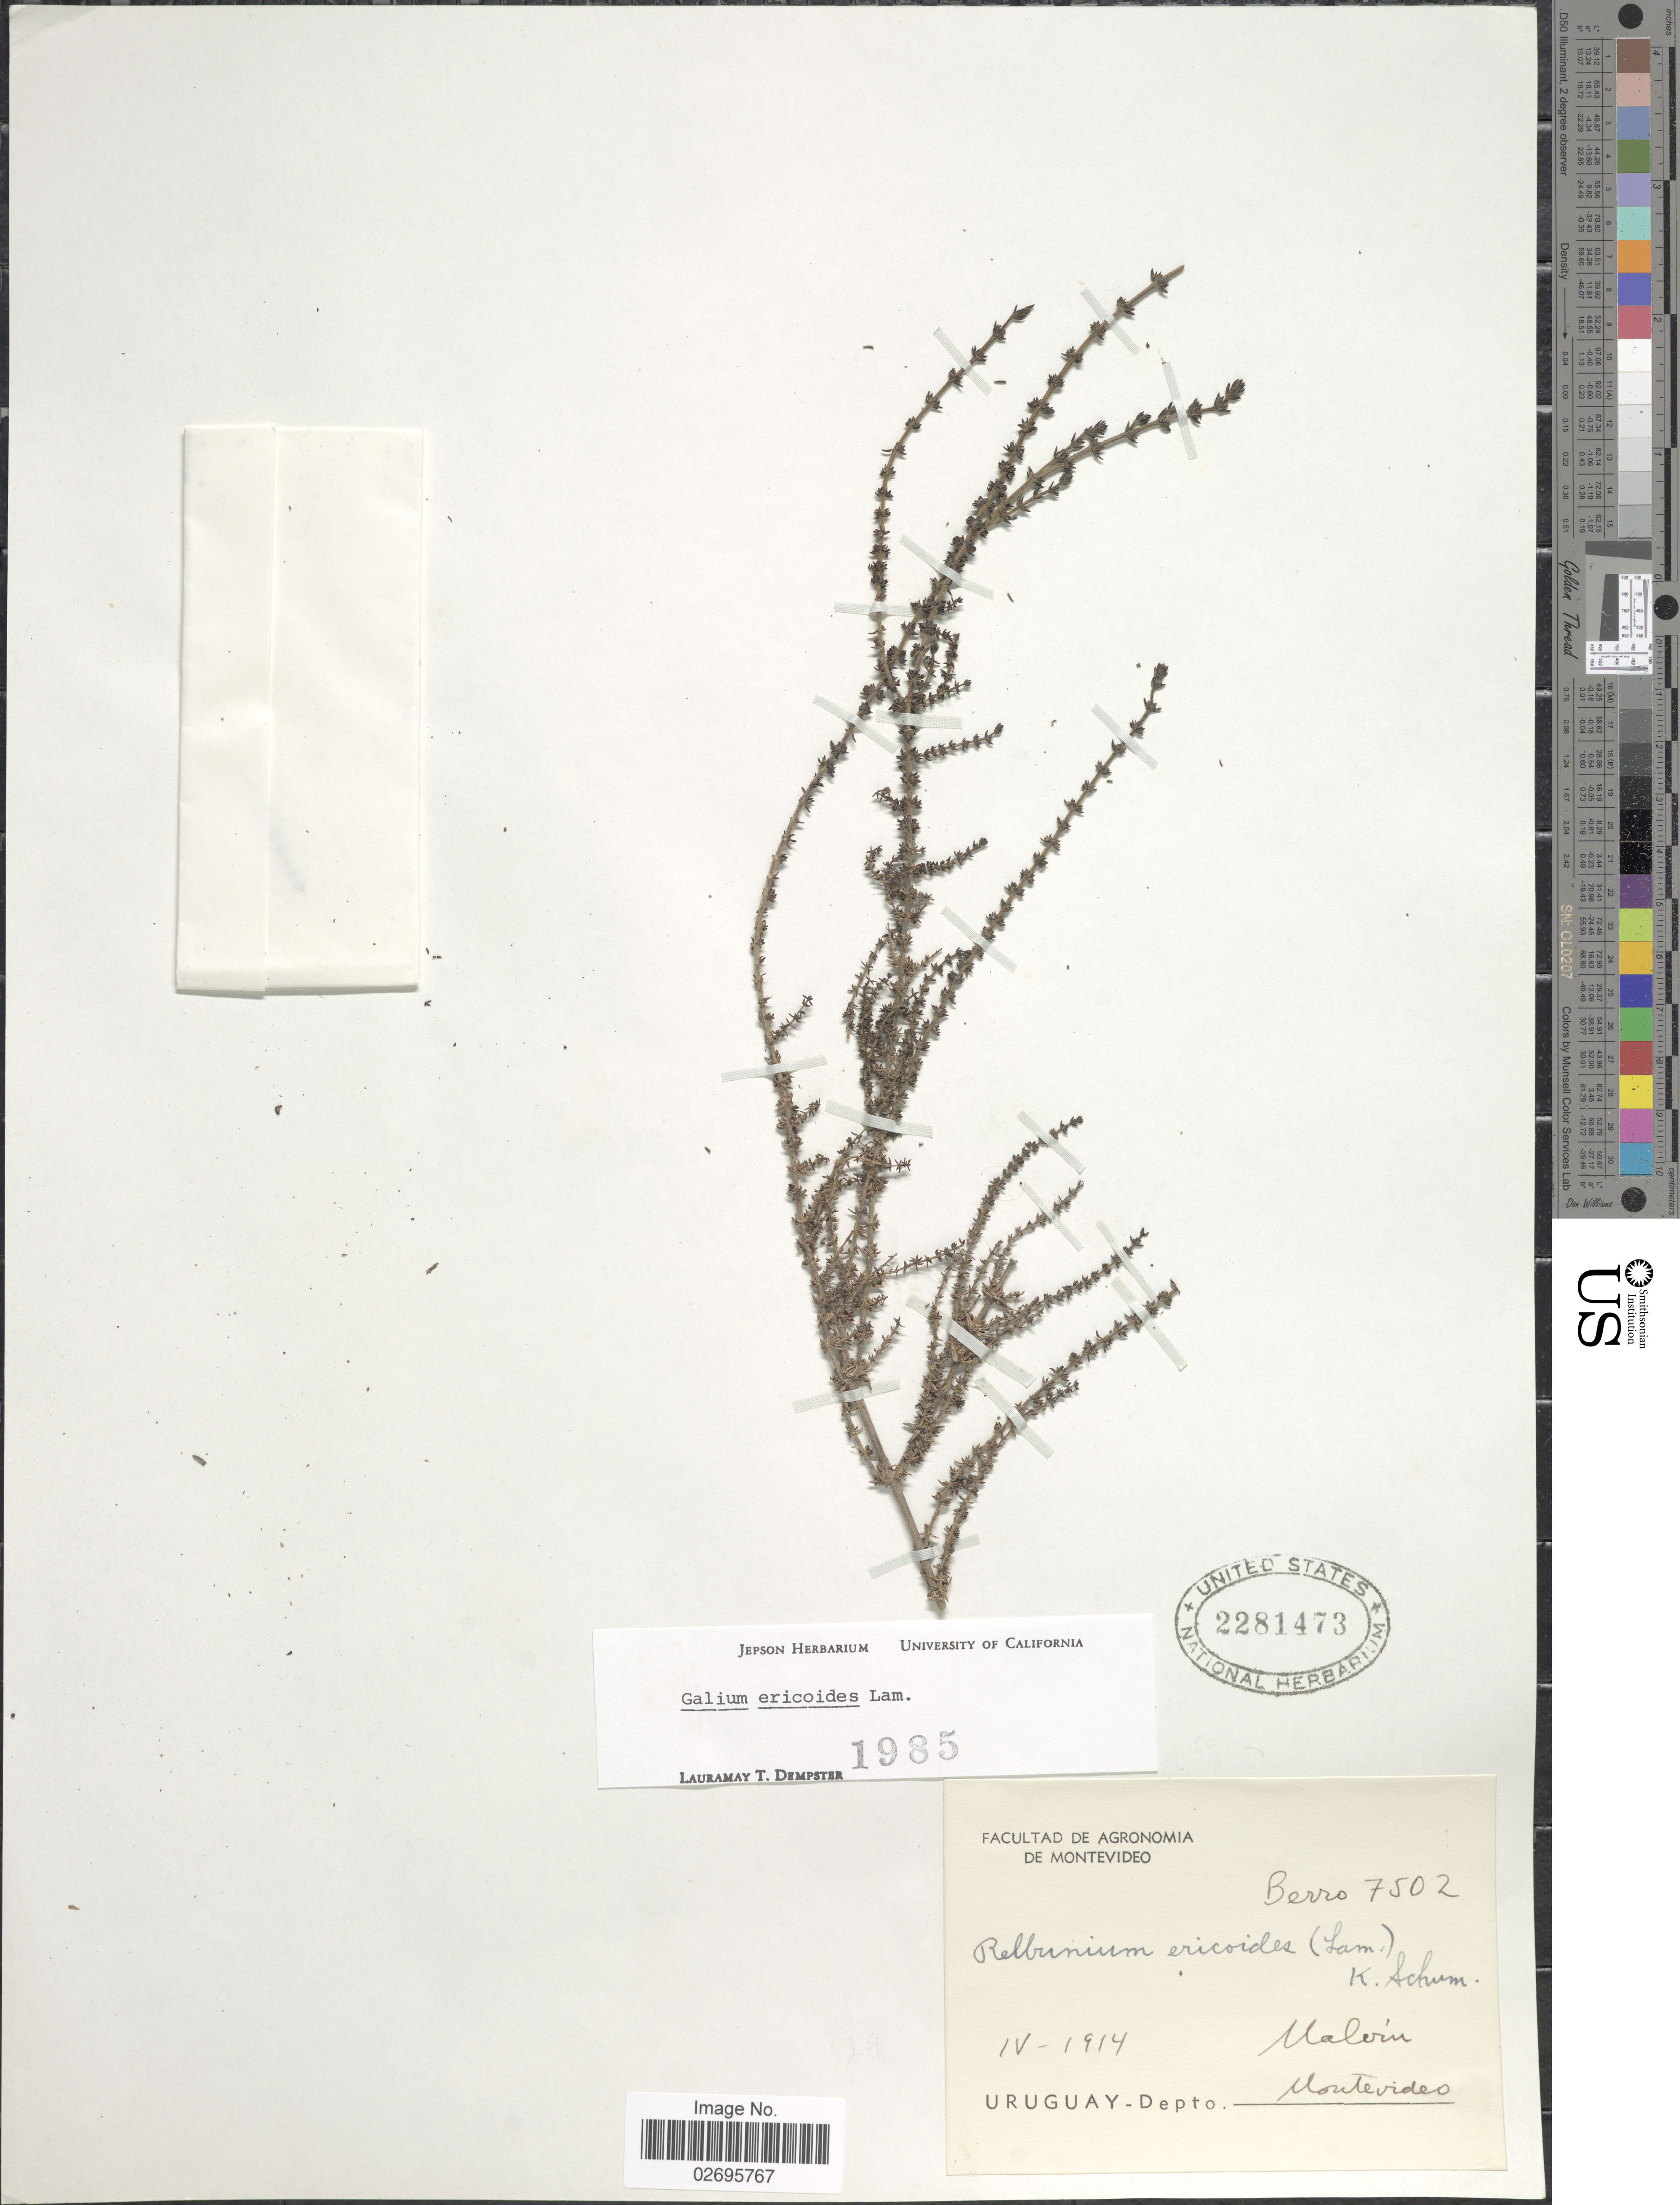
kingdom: Plantae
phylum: Tracheophyta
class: Magnoliopsida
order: Gentianales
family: Rubiaceae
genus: Galium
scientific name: Galium ericoides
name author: Lam.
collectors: Berro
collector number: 7502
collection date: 1914-04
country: Uruguay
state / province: Montevideo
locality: Depto. Montevideo, Uruguay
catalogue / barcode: US 2281473